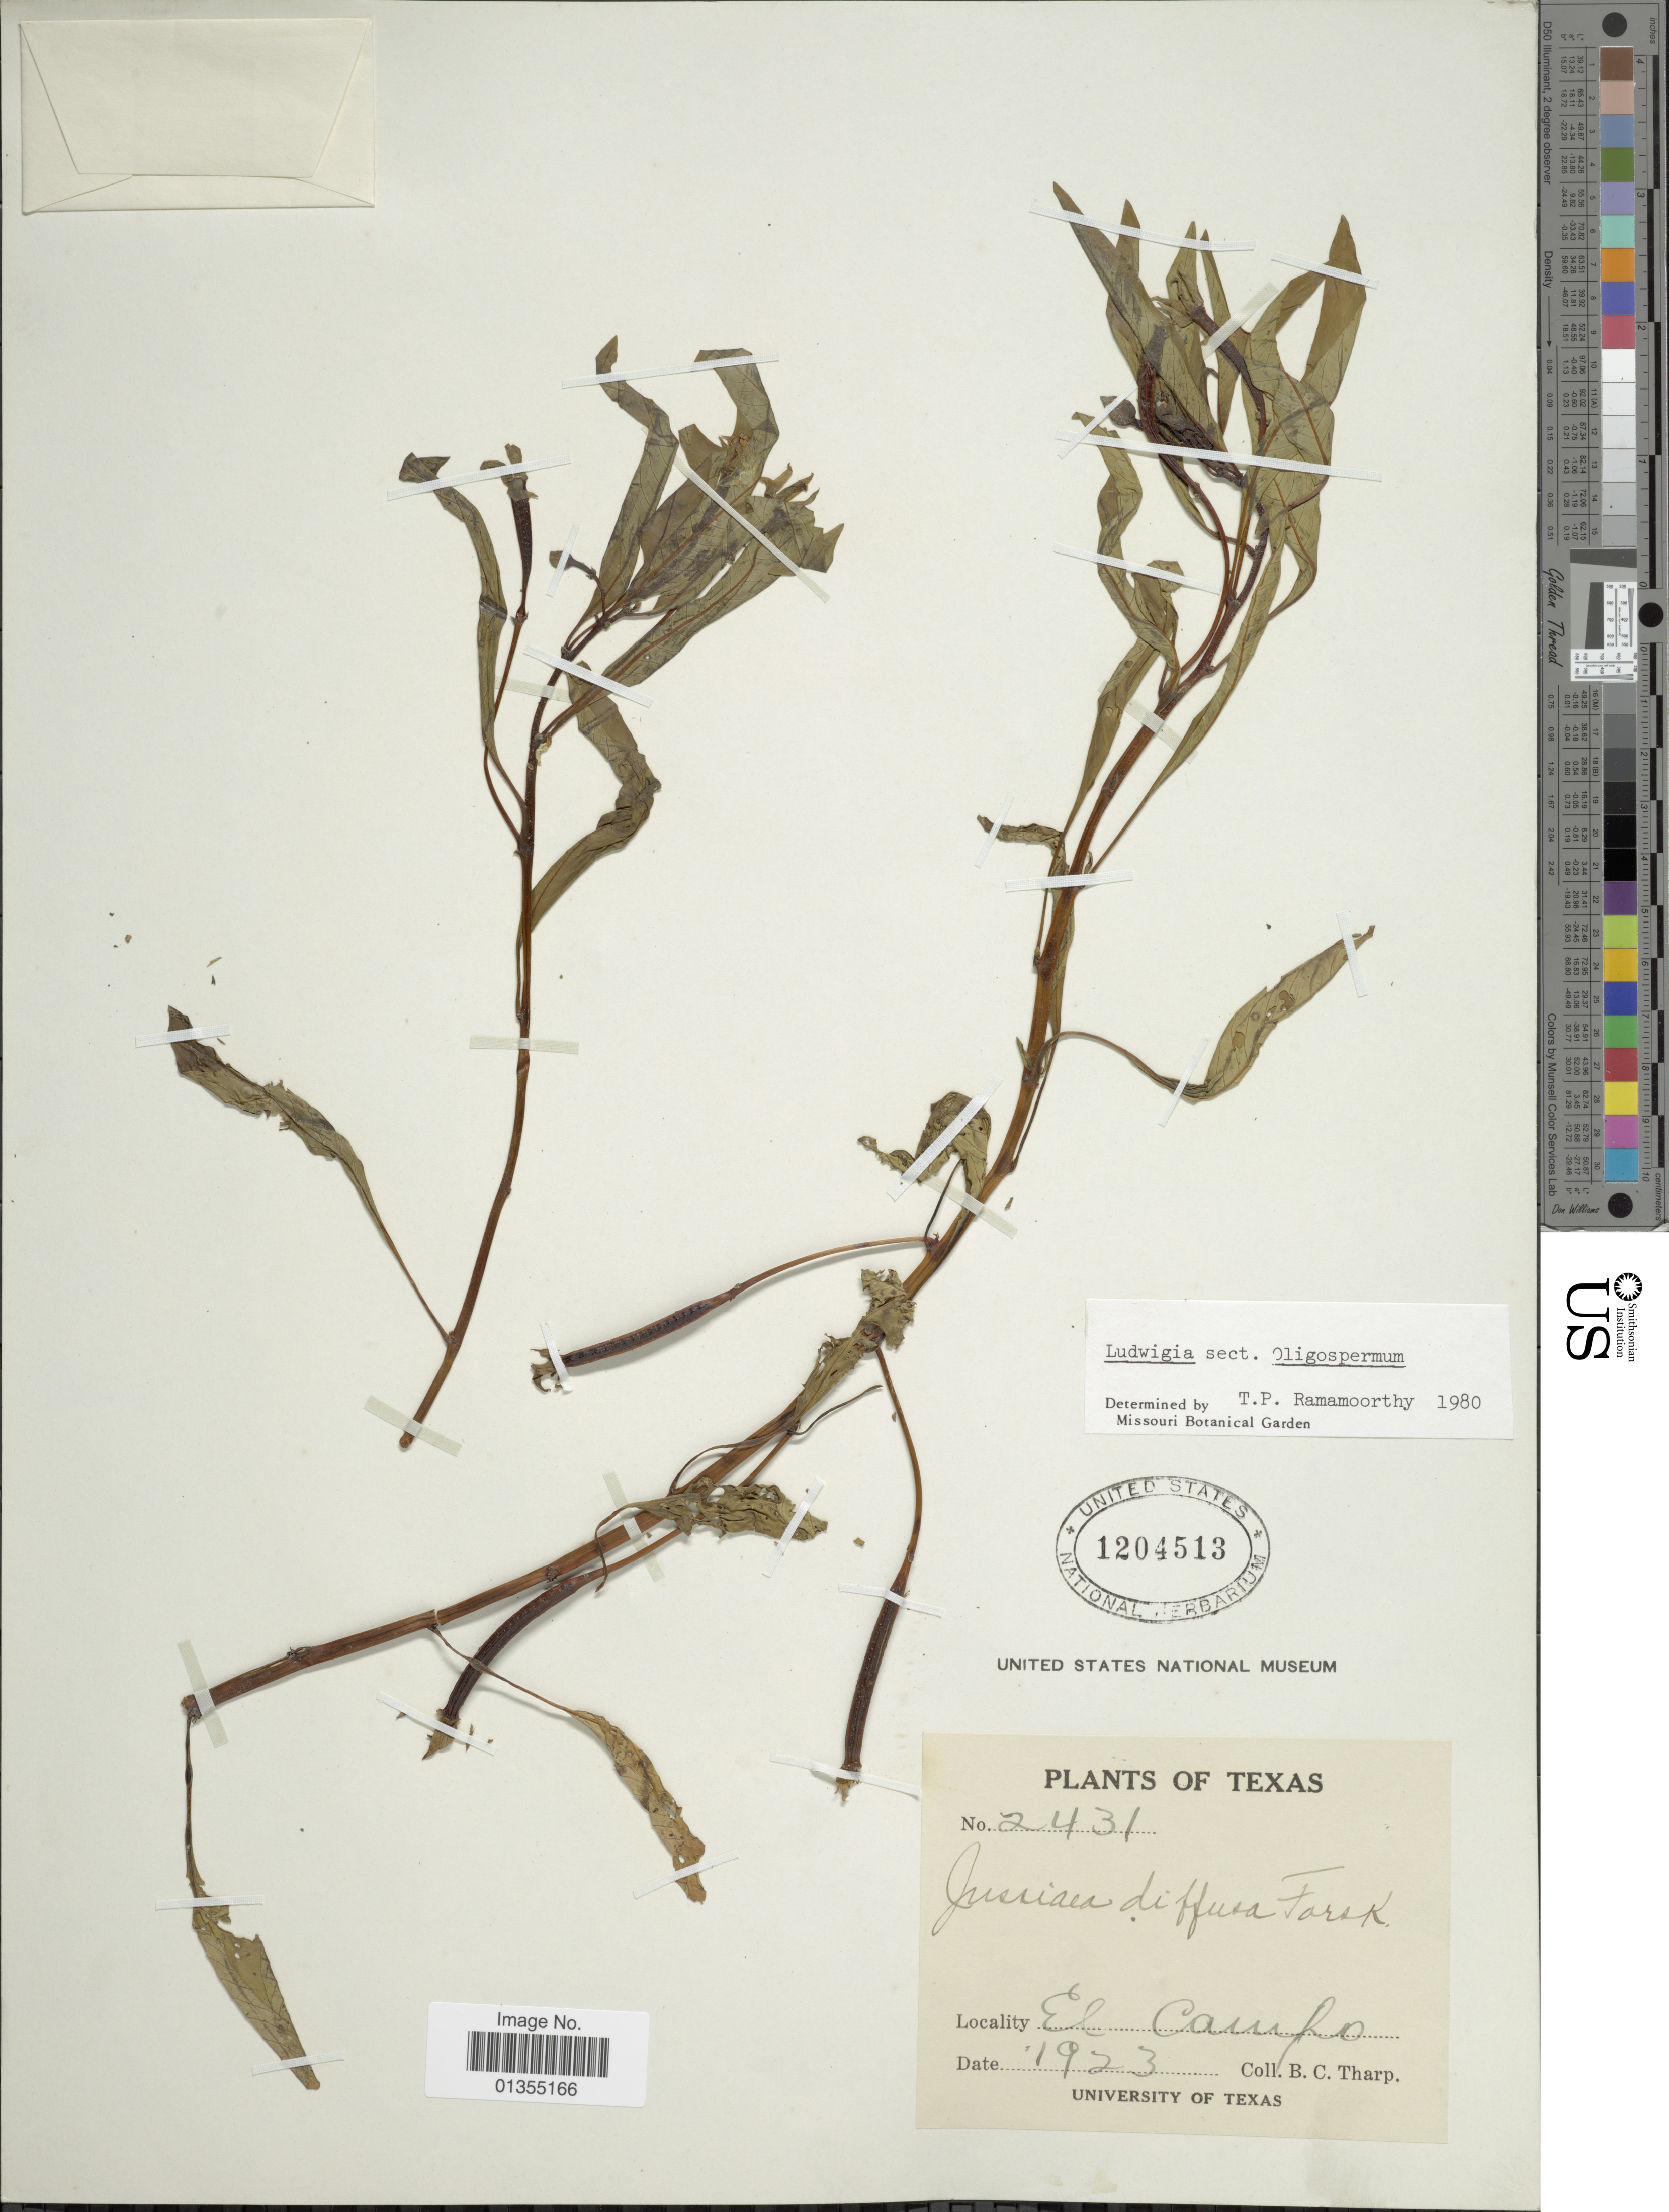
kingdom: Plantae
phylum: Tracheophyta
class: Magnoliopsida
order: Myrtales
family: Onagraceae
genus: Ludwigia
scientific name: Ludwigia stolonifera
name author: (Guill. & Perr.) P.H. Raven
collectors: B. C. Tharp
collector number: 2431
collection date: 1923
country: United States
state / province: Texas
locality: El Campo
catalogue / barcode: US 1204513